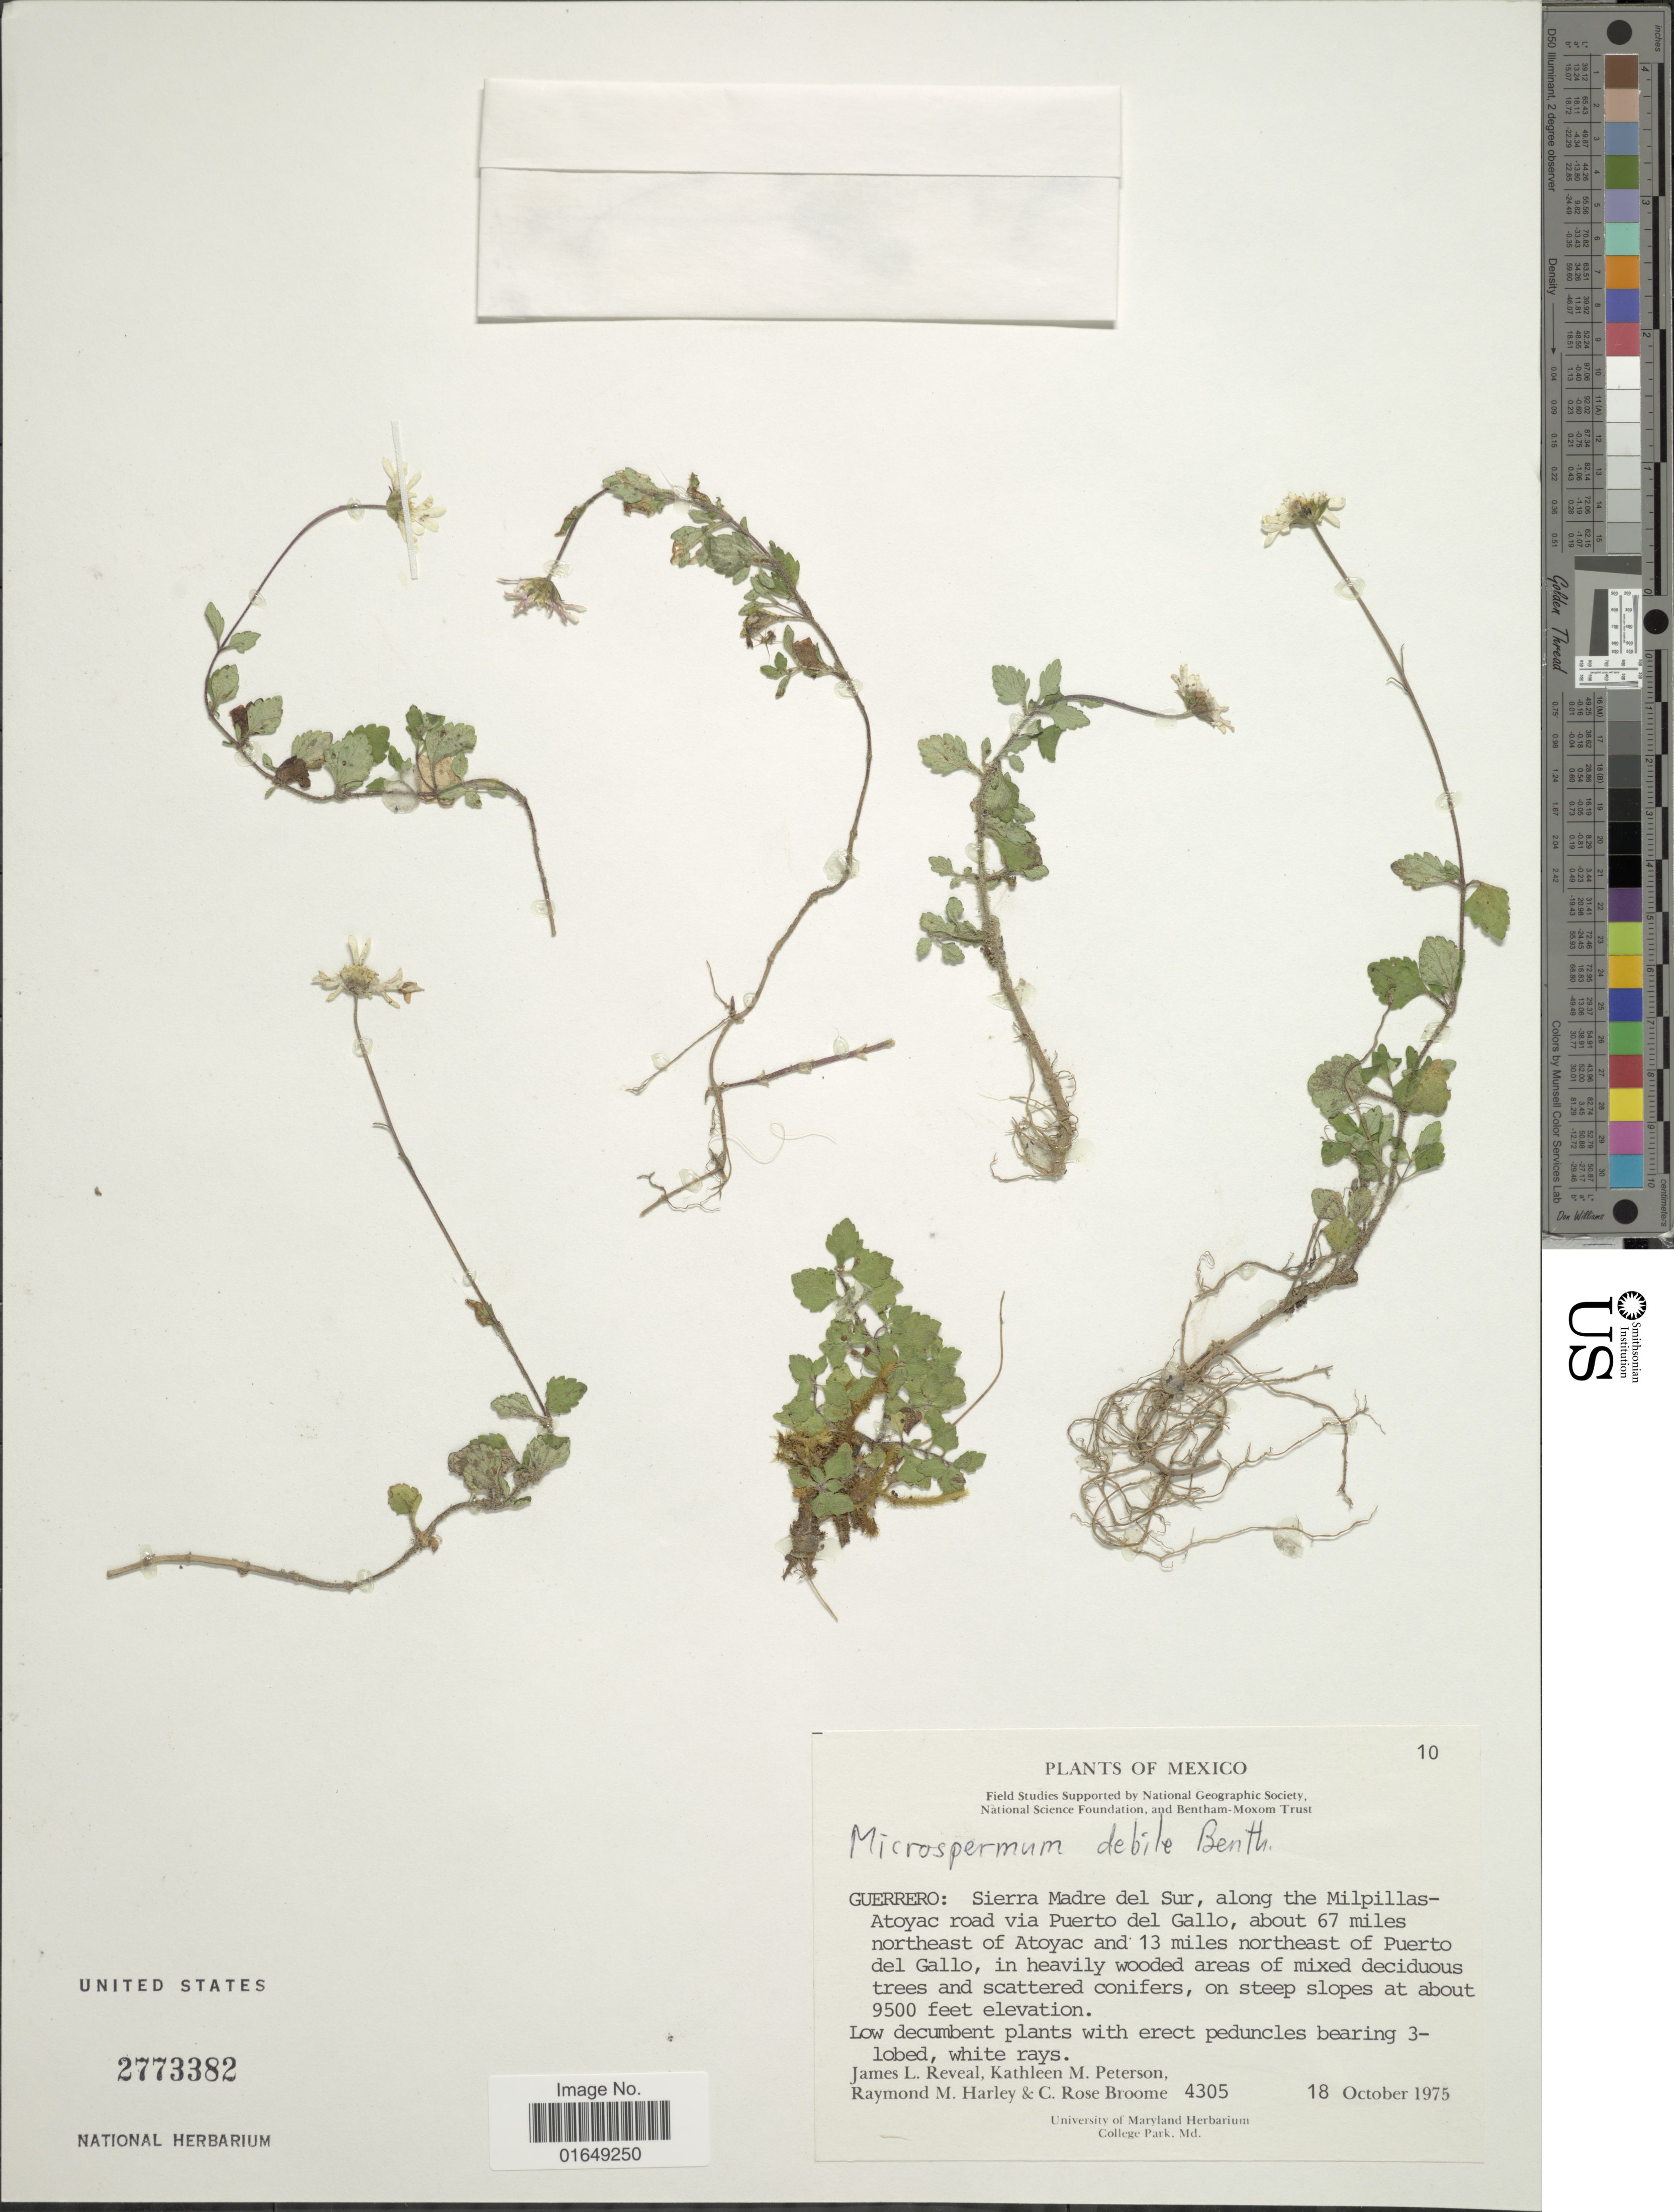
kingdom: Plantae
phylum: Tracheophyta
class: Magnoliopsida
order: Asterales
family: Asteraceae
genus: Microspermum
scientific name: Microspermum debile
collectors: J. L. Reveal, K. Peterson, R. M. Harley & C. R. Broome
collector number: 4305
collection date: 1975-10-18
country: Mexico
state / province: Guerrero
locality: Sierra Madre del Sur, along the Milpillas-Atoyac road via Puerto del Gallo, about 67 miles northeast of Atoyac and 13 miles northeast of Puerto del Gallo, in heavily wooded areas of mixed deciduous trees and scattered conifers, on steep slopes.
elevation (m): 2896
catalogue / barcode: US 2773382